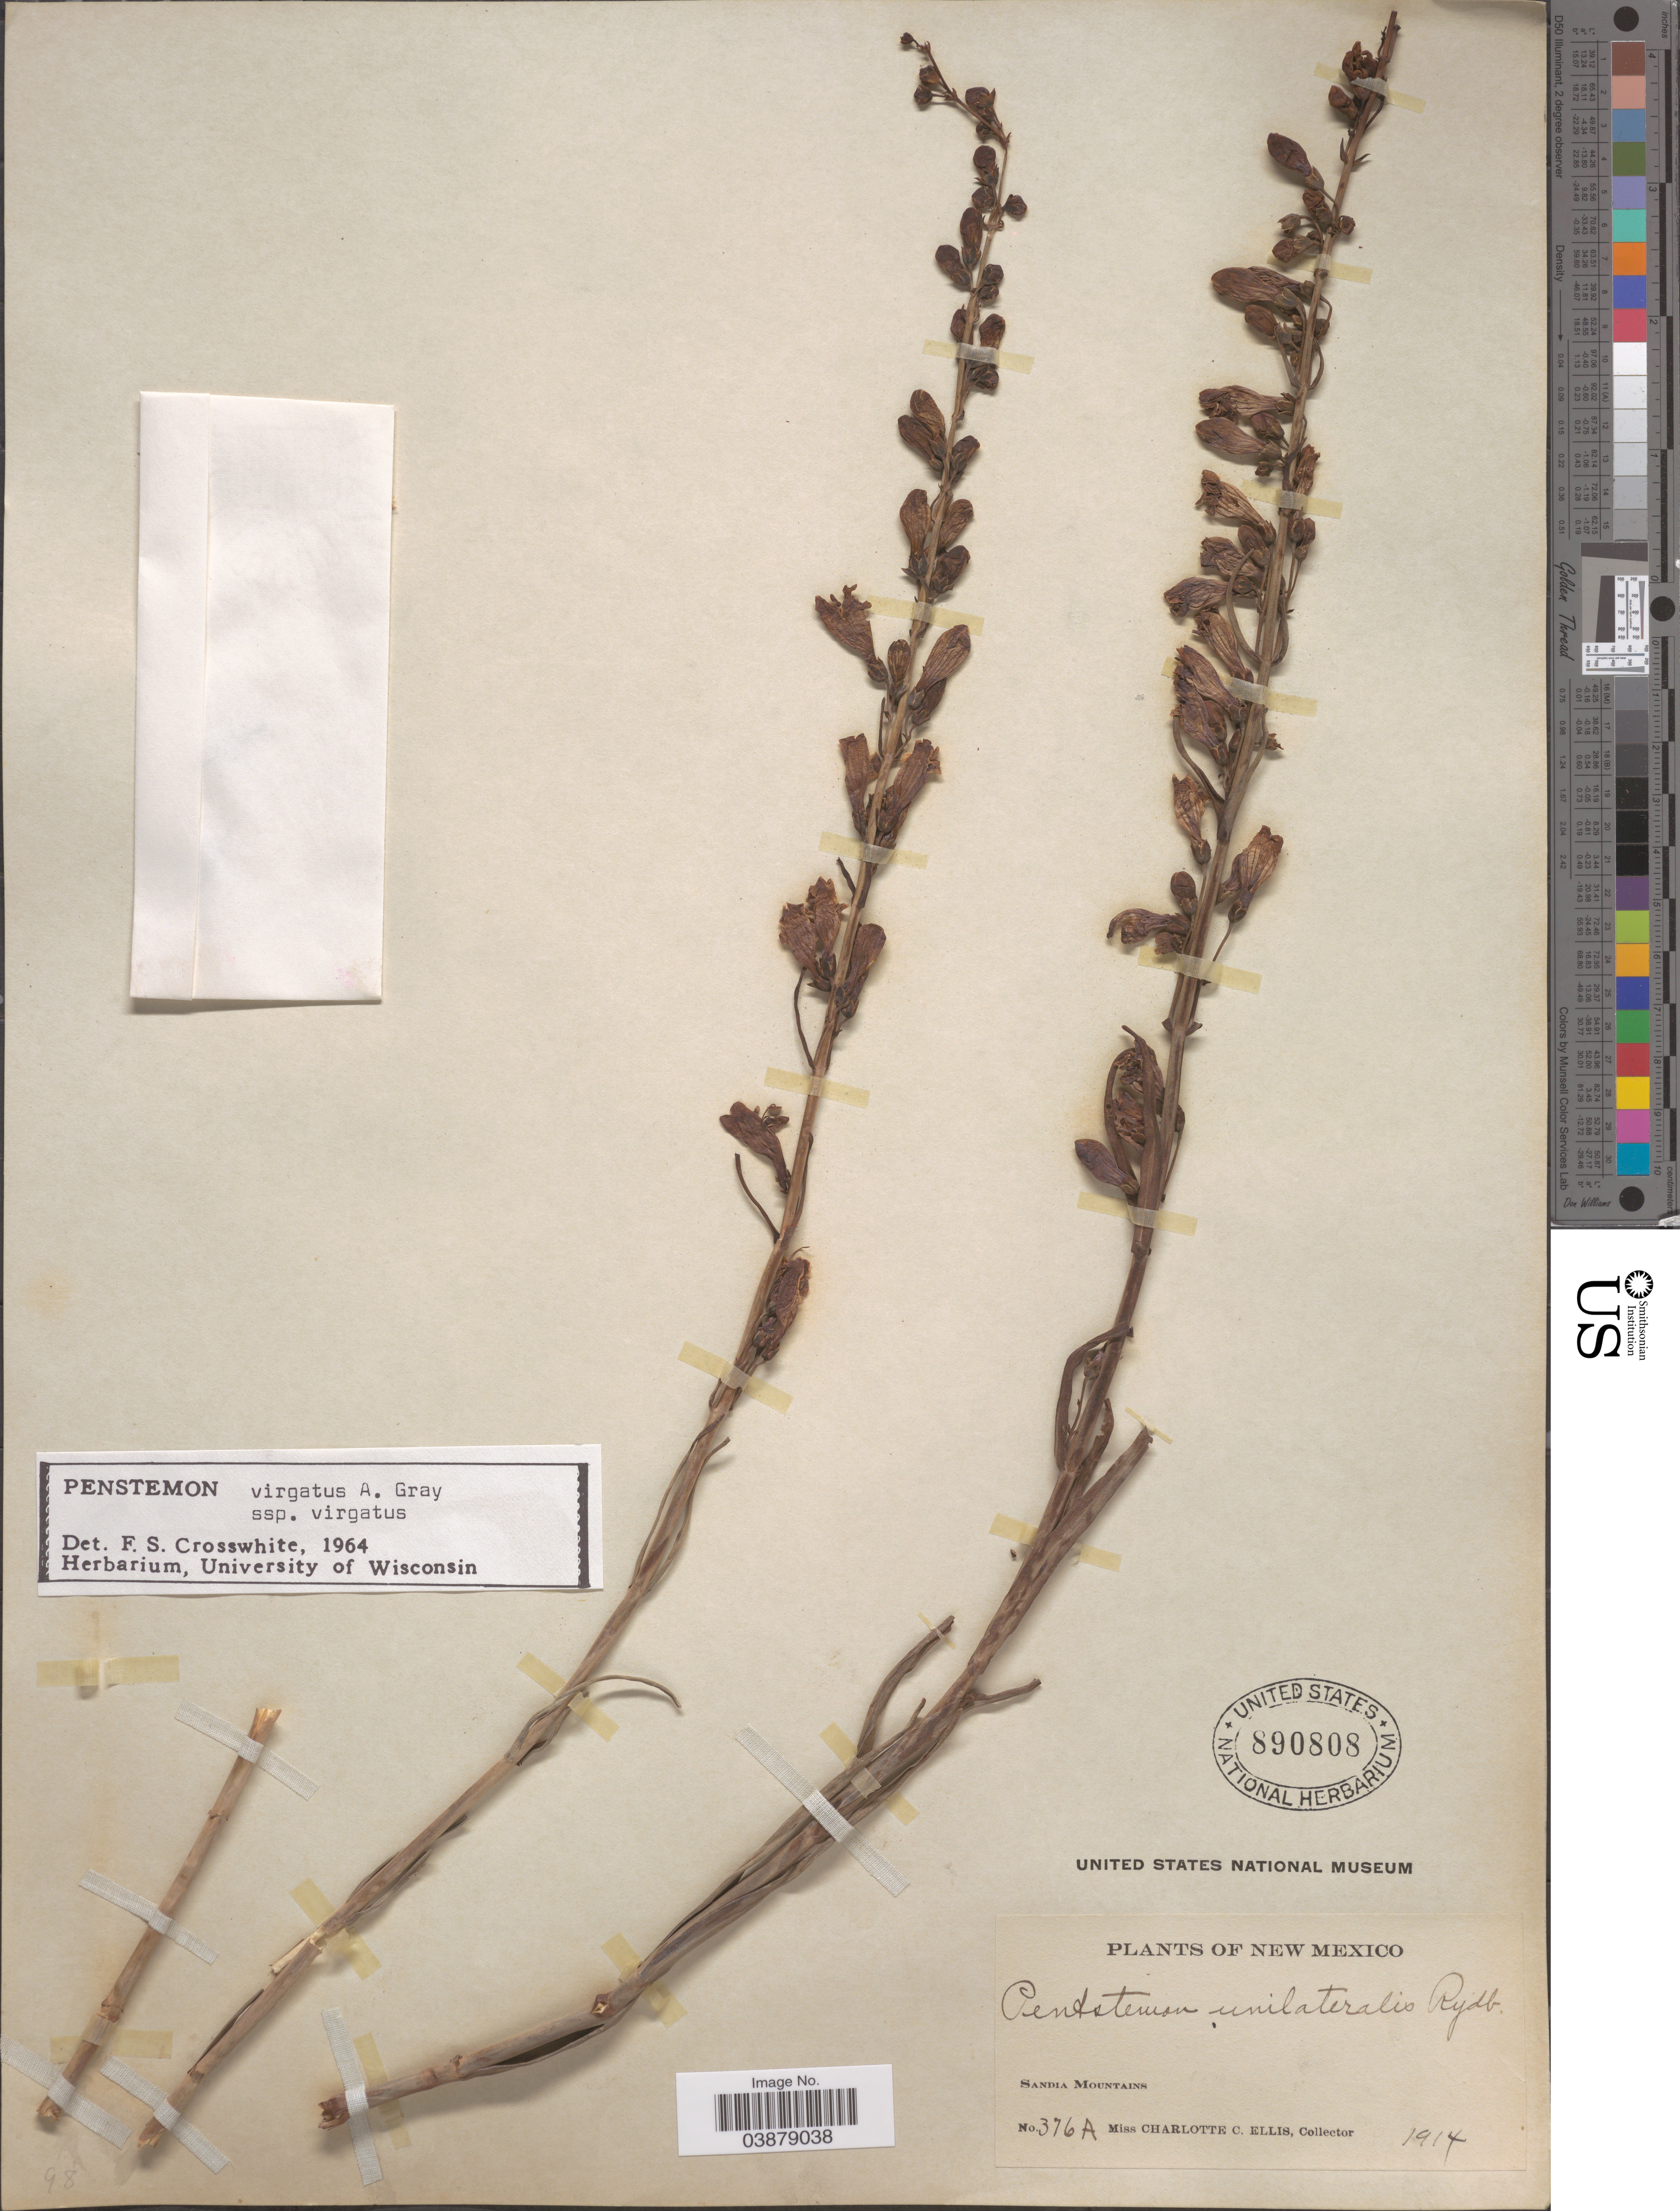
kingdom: Plantae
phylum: Tracheophyta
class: Magnoliopsida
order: Lamiales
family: Plantaginaceae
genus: Penstemon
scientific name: Penstemon virgatus subsp. virgatus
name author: A. Gray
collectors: C. C. Ellis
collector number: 376A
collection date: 1914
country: United States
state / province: New Mexico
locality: Sandia Mountains.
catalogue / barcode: US 890808